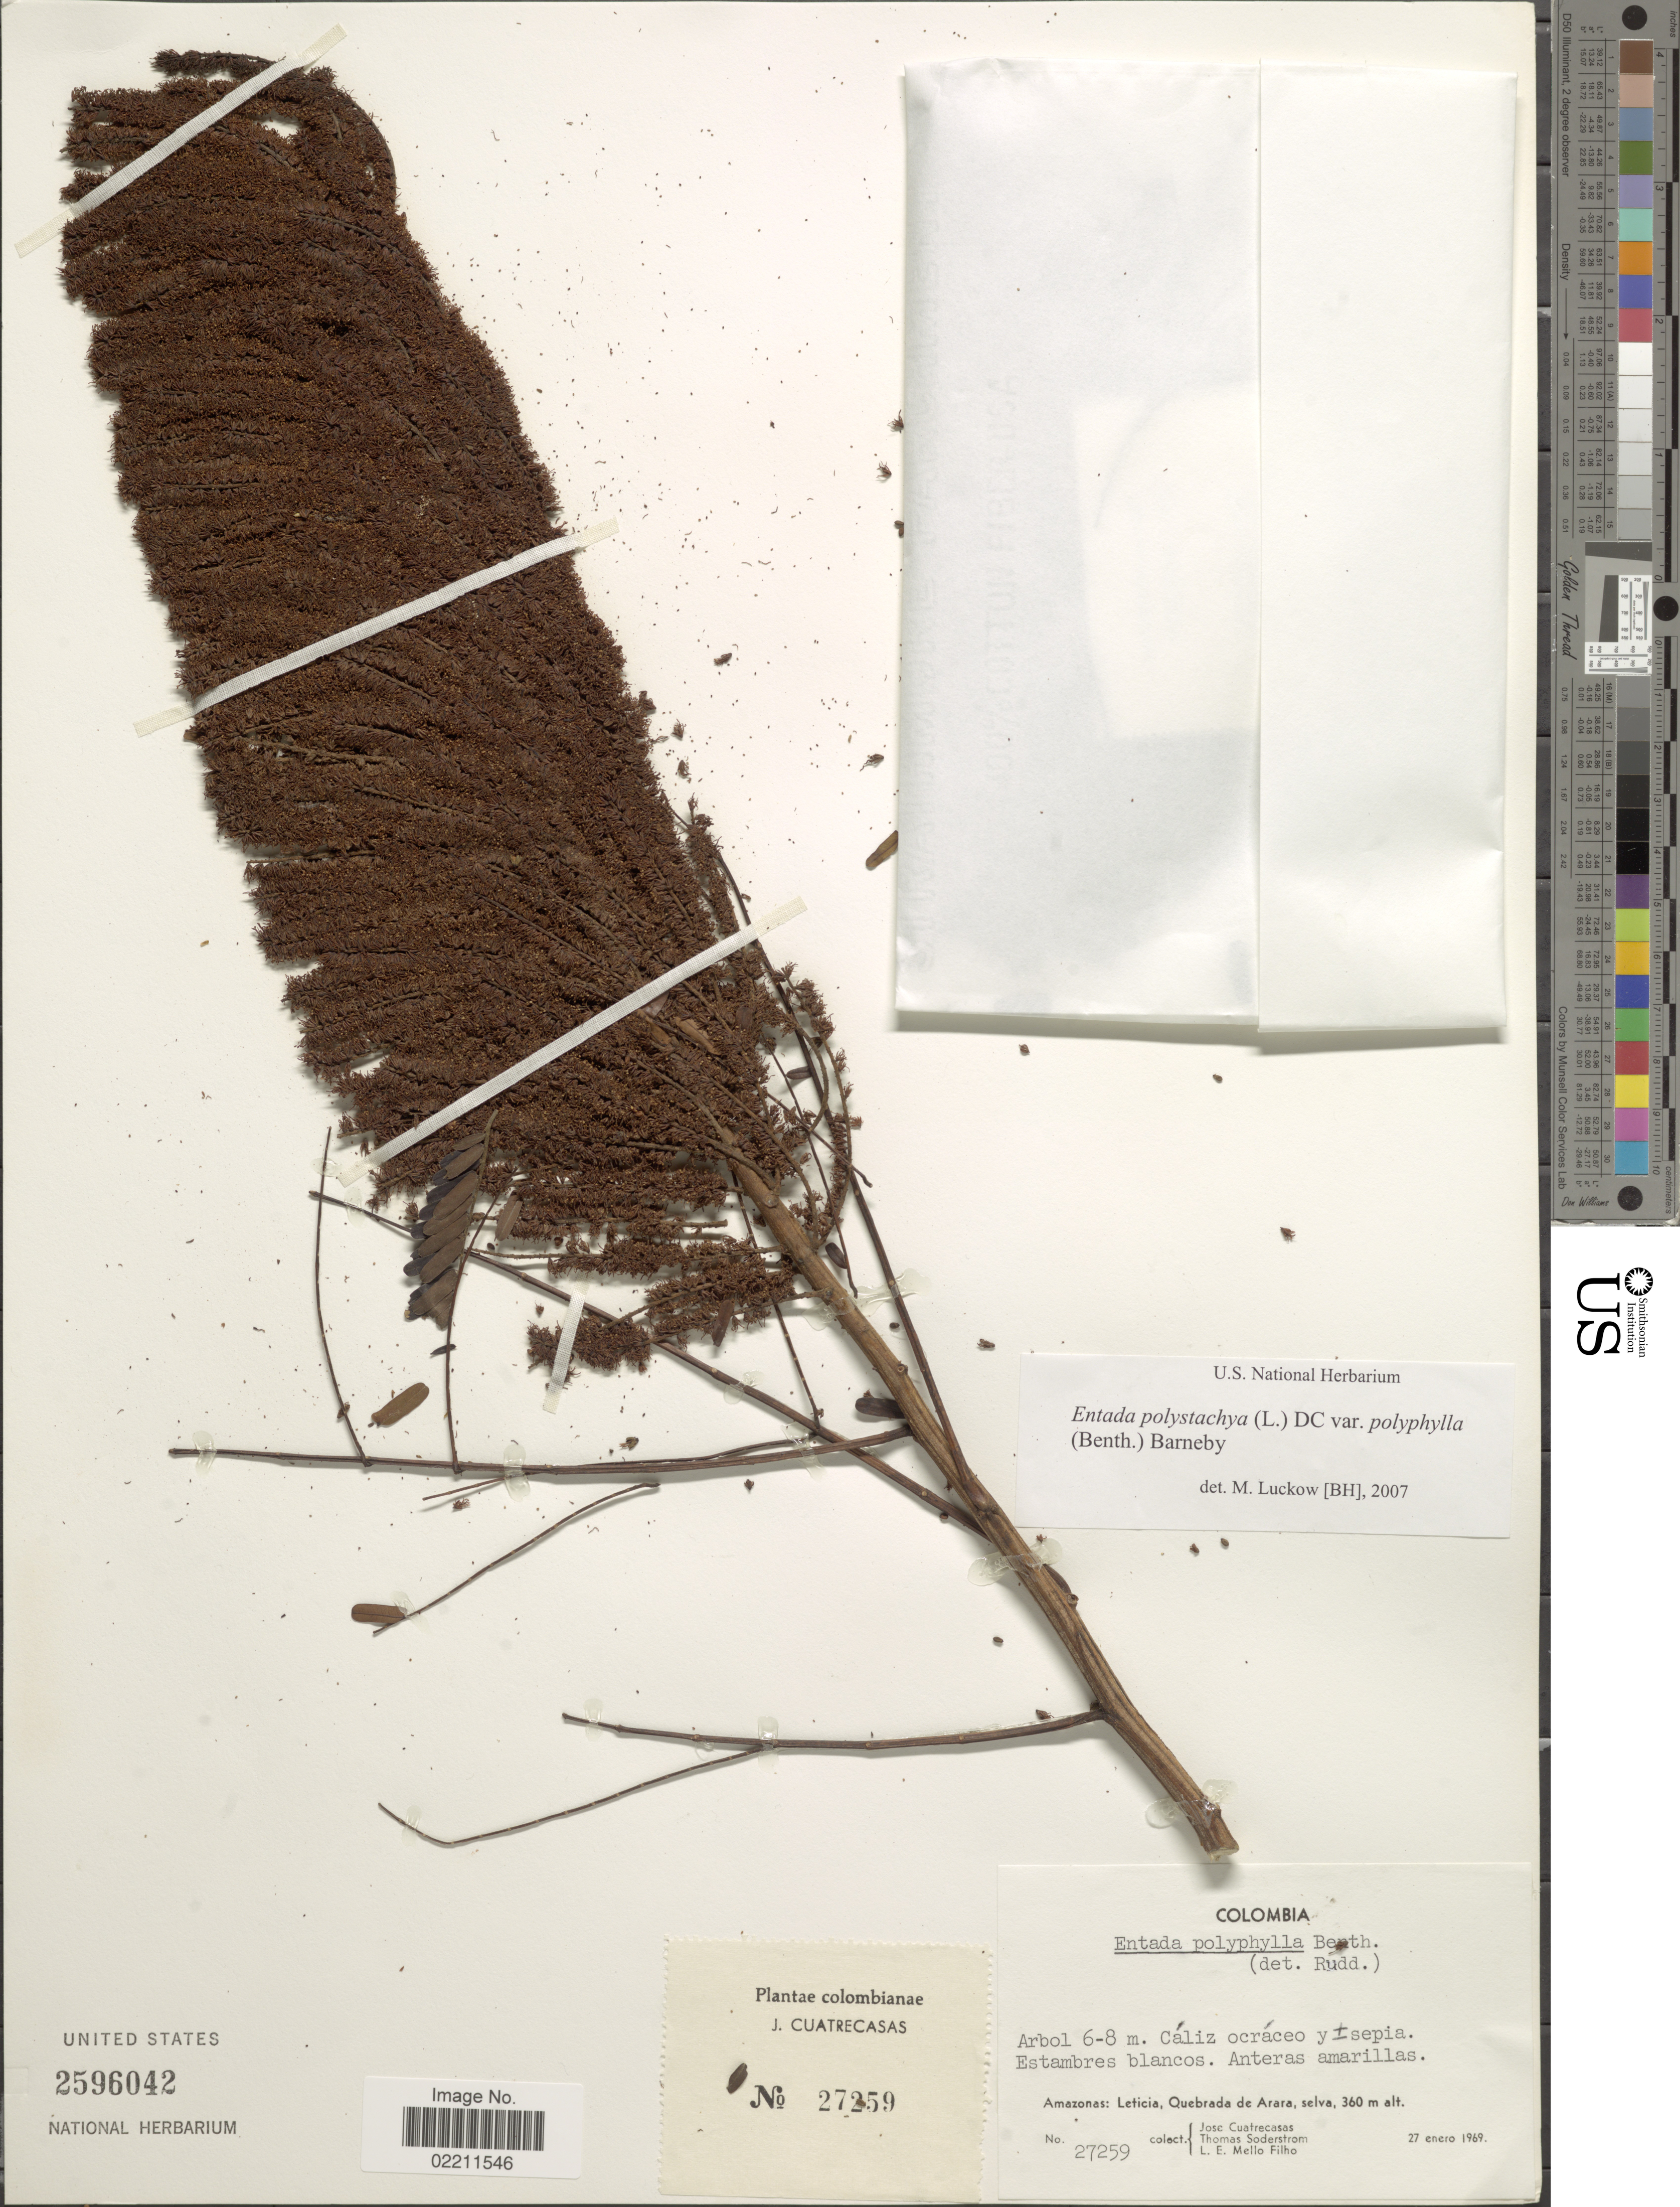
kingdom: Plantae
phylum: Tracheophyta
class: Magnoliopsida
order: Fabales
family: Fabaceae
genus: Entada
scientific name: Entada polystachya var. polyphylla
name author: (Benth.) Barneby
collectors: J. Cuatrecasas, T. R. Soderstrom & L. Filho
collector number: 27259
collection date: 1969-01-27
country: Colombia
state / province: Amazônas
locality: Amazonas: Leiticia, Quebrada de Arara.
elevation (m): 360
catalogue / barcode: US 2596042